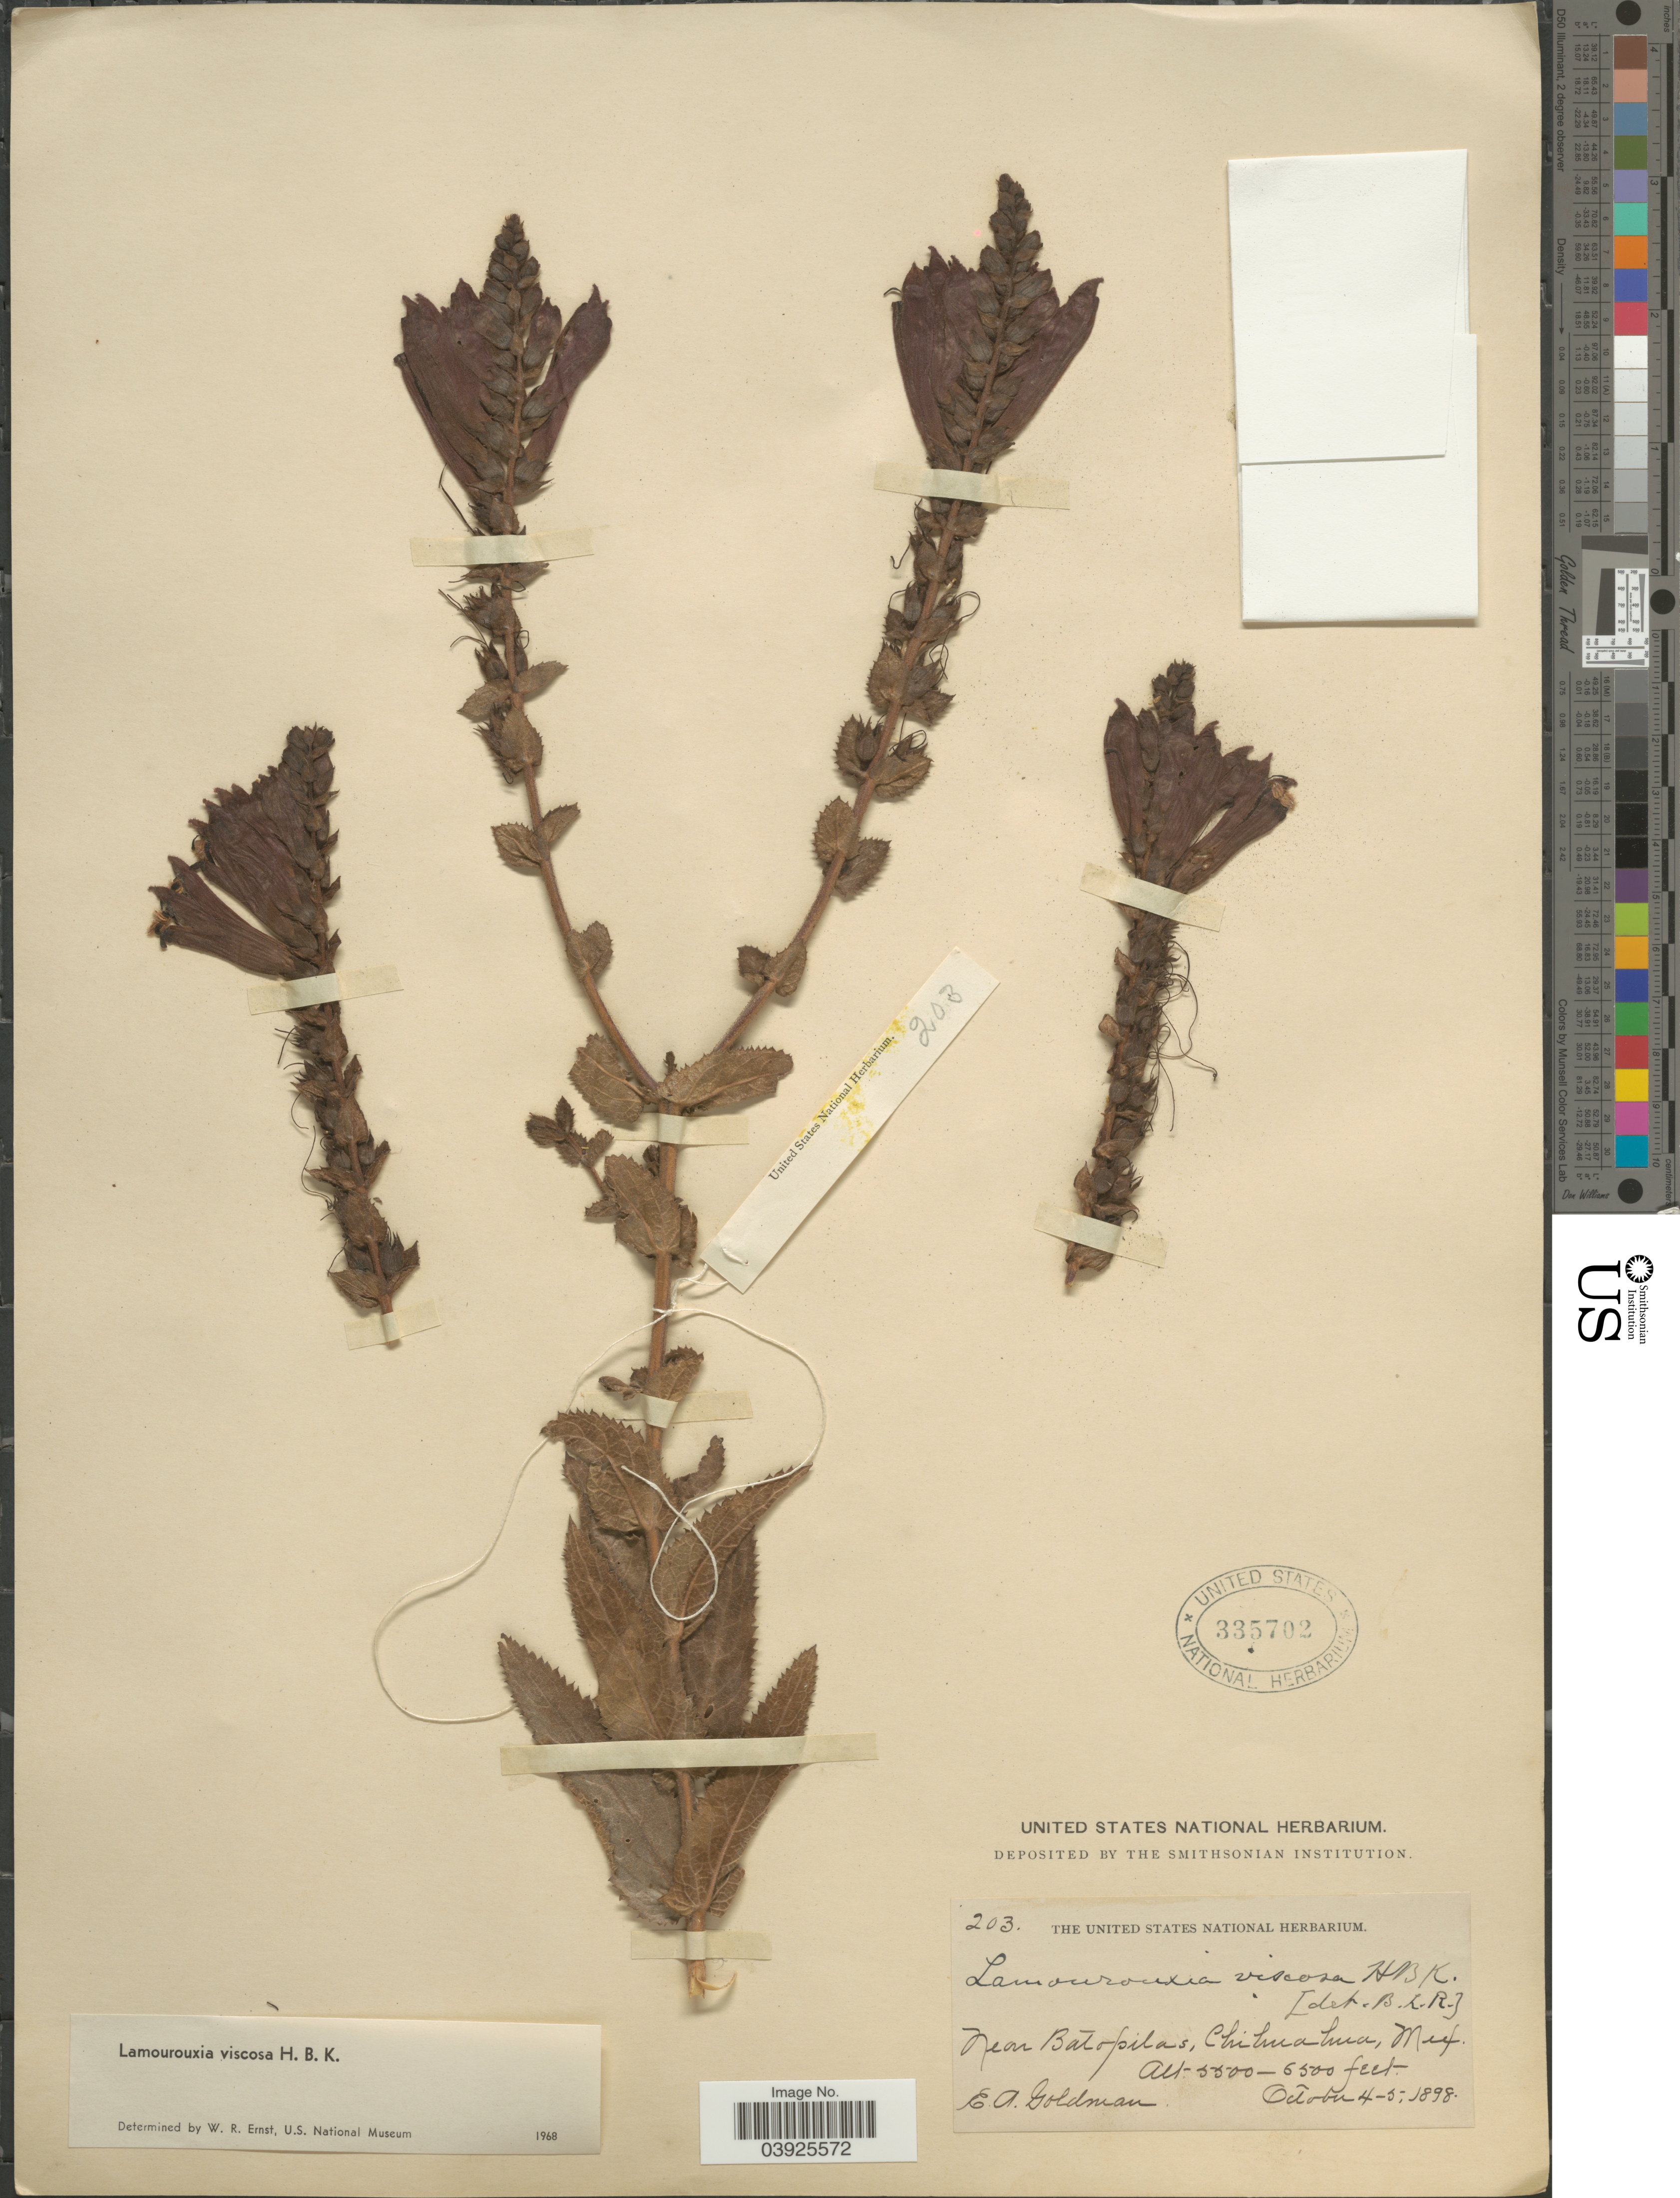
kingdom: Plantae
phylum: Tracheophyta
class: Magnoliopsida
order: Lamiales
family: Orobanchaceae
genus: Lamourouxia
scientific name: Lamourouxia viscosa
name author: Kunth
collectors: E. A. Goldman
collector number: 203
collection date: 1898-10-04/1898-10-05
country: Mexico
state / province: Chihuahua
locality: Near Batopilas.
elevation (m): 1676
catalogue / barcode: US 335702